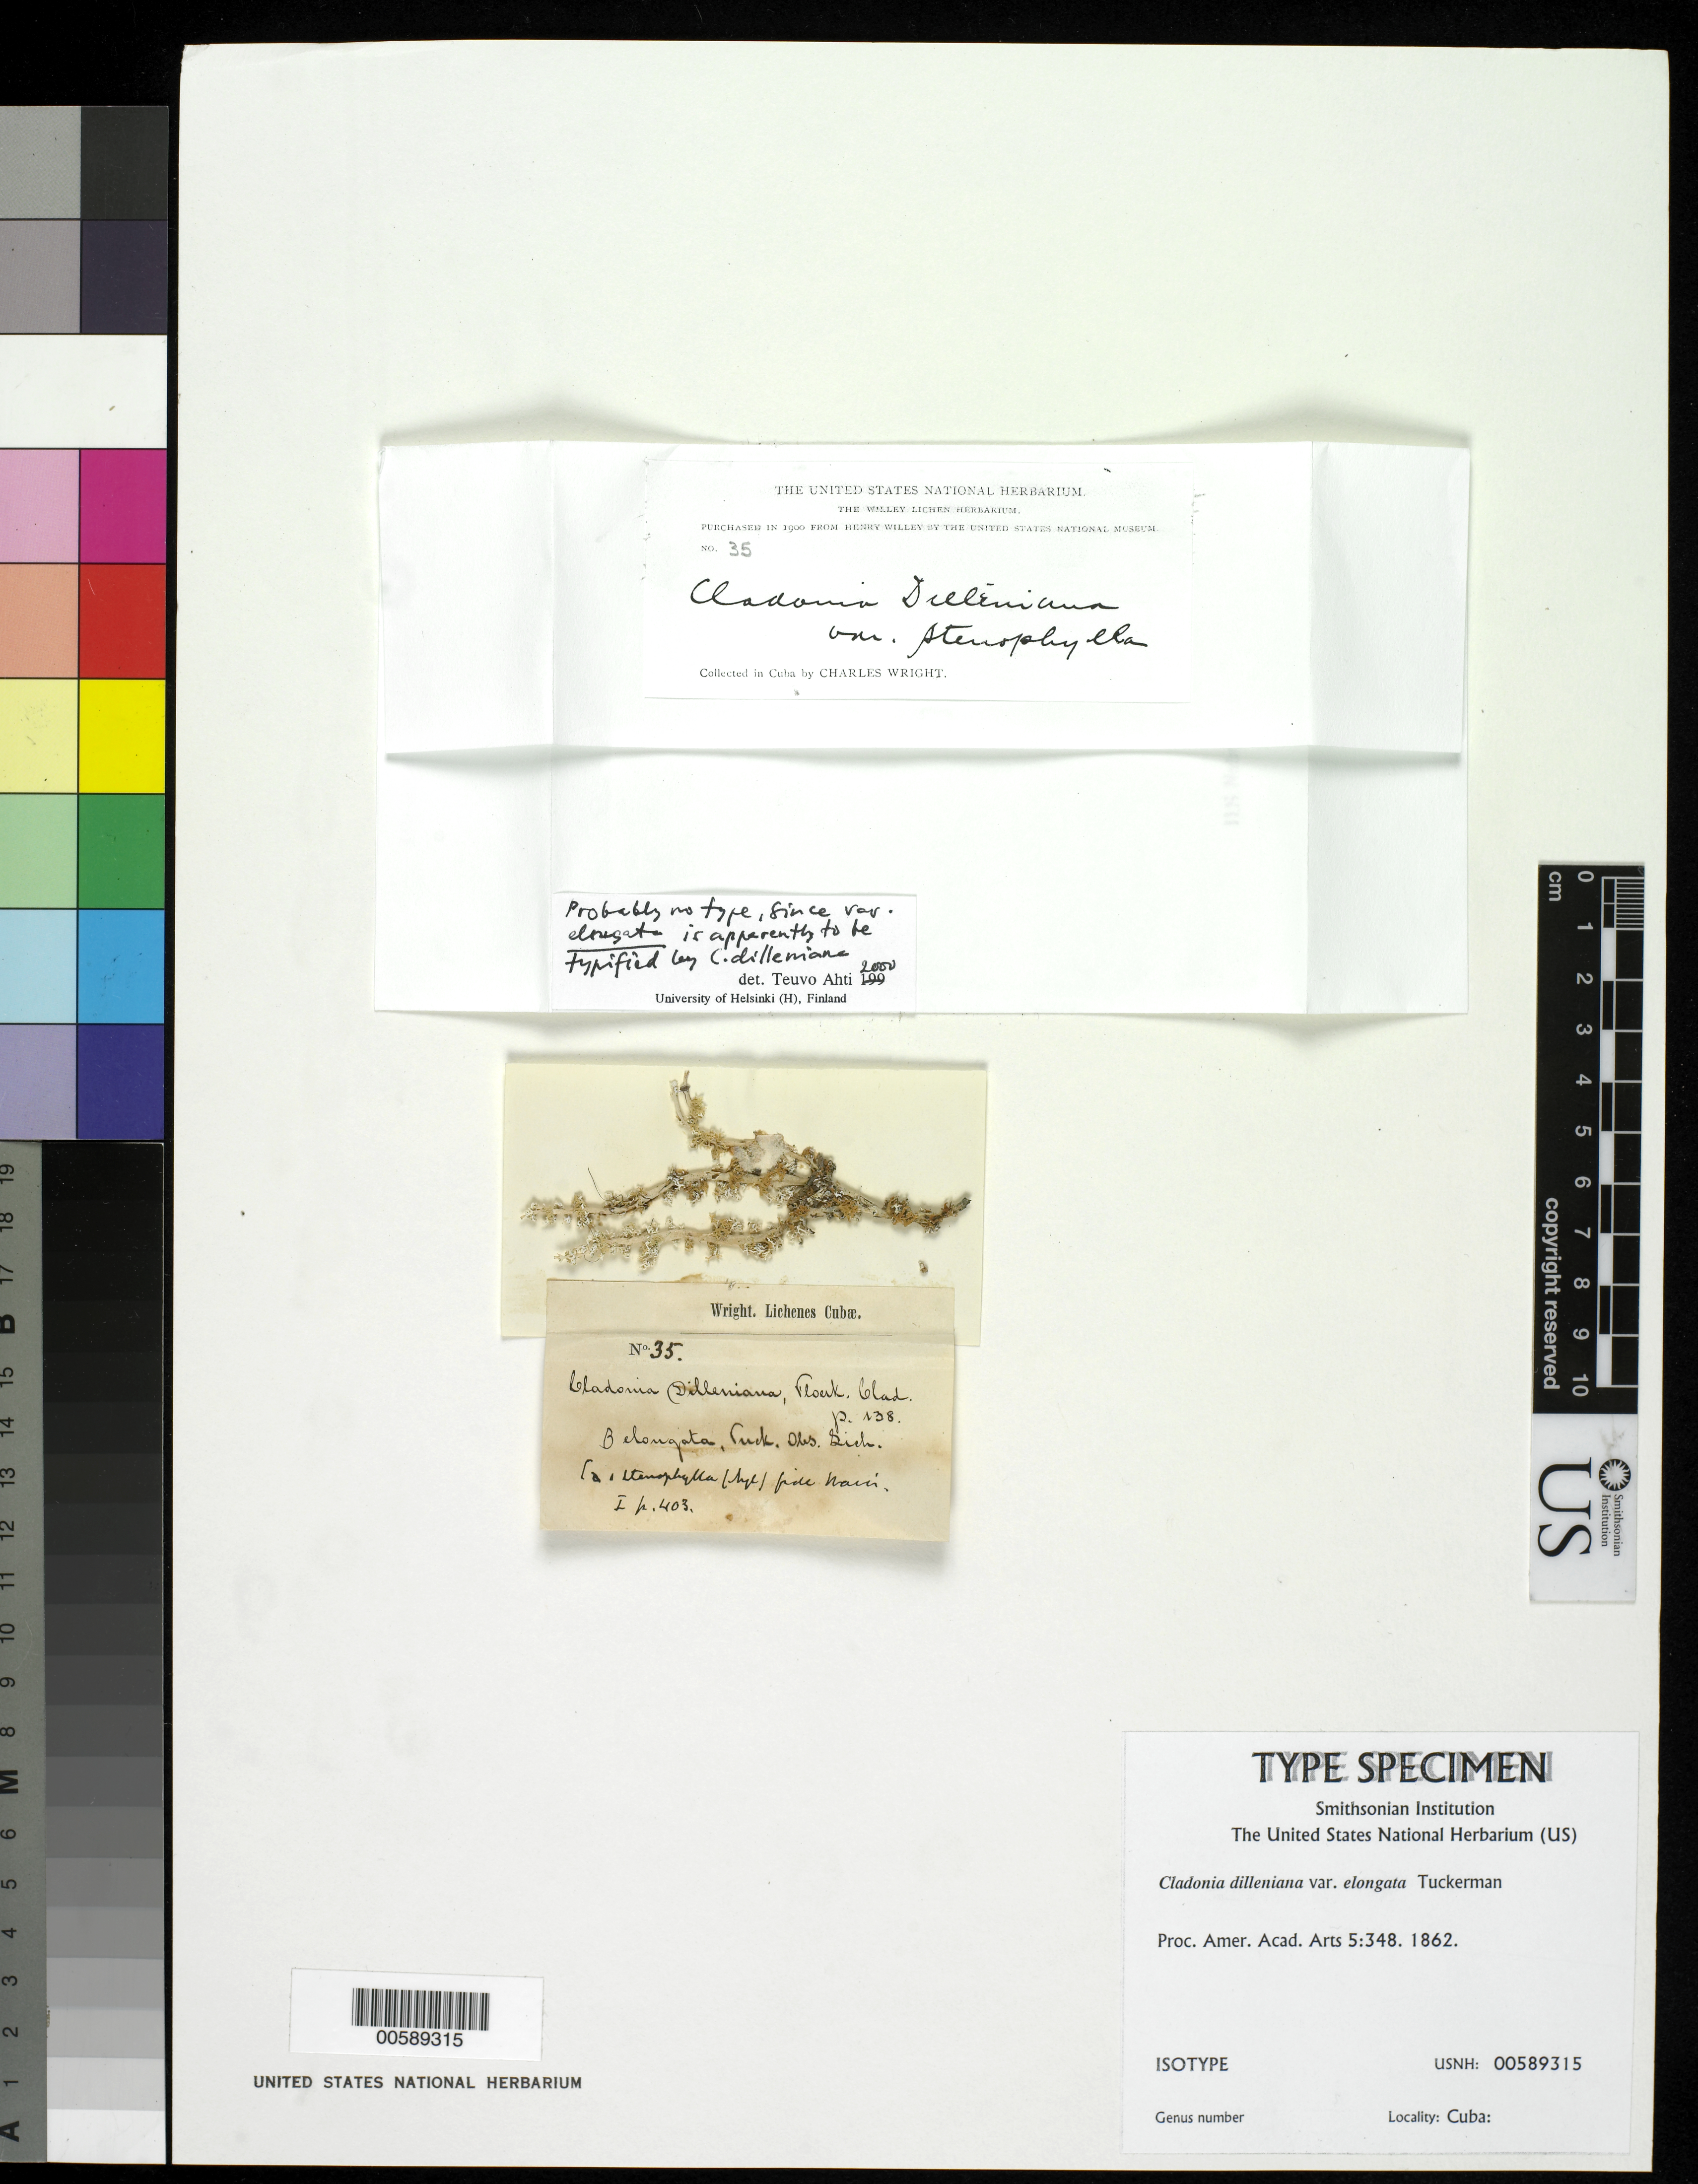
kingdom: Fungi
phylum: Ascomycota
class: Lecanoromycetes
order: Lecanorales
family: Cladoniaceae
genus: Cladonia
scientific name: Cladonia dilleniana var. elongata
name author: Tuck.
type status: Isotype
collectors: C. Wright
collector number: Lich. Ins. Cubae 35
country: Cuba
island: Greater Antilles